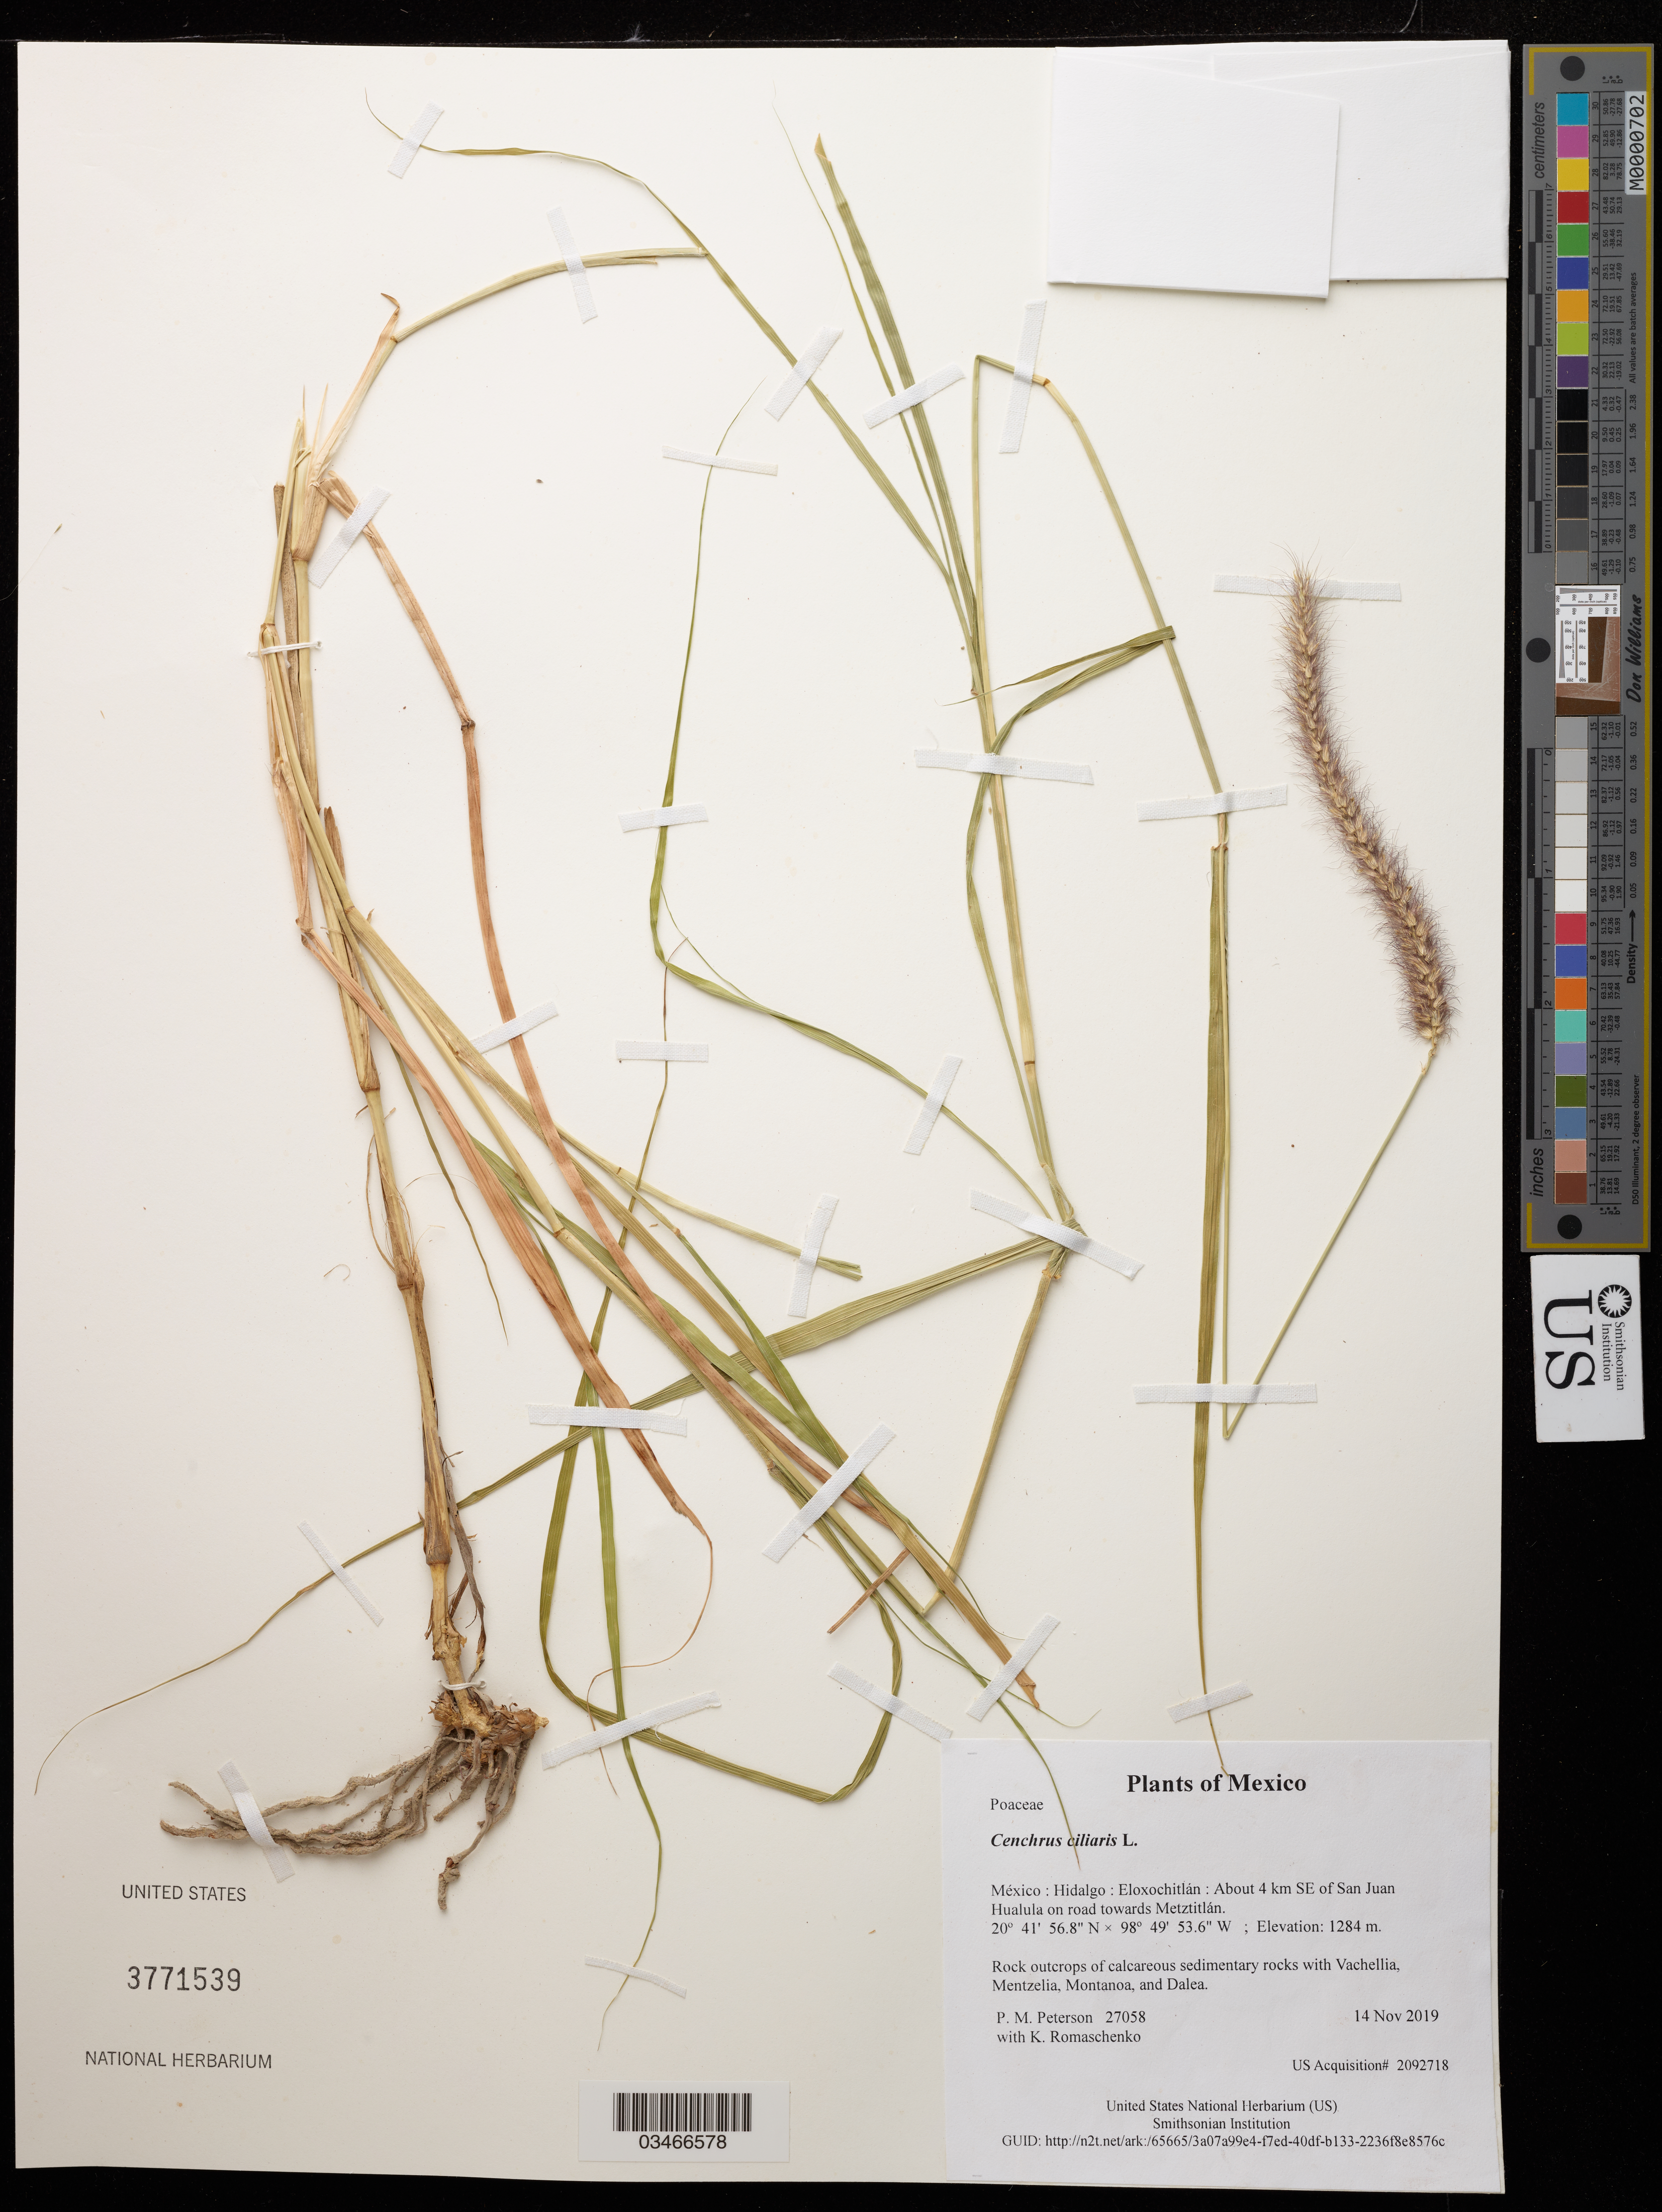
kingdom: Plantae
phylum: Tracheophyta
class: Liliopsida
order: Poales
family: Poaceae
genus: Cenchrus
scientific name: Cenchrus ciliaris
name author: L.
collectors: P. M. Peterson & K. Romaschenko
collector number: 27058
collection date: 2019-11-14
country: México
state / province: Hidalgo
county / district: Eloxochitlán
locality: About 4 km SE of San Juan Hualula on road towards Metztitlán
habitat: Rock outcrops of calcareous sedimentary rocks with Vachellia, Mentzelia, Montanoa, and Dalea.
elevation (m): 1284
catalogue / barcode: US 3771539